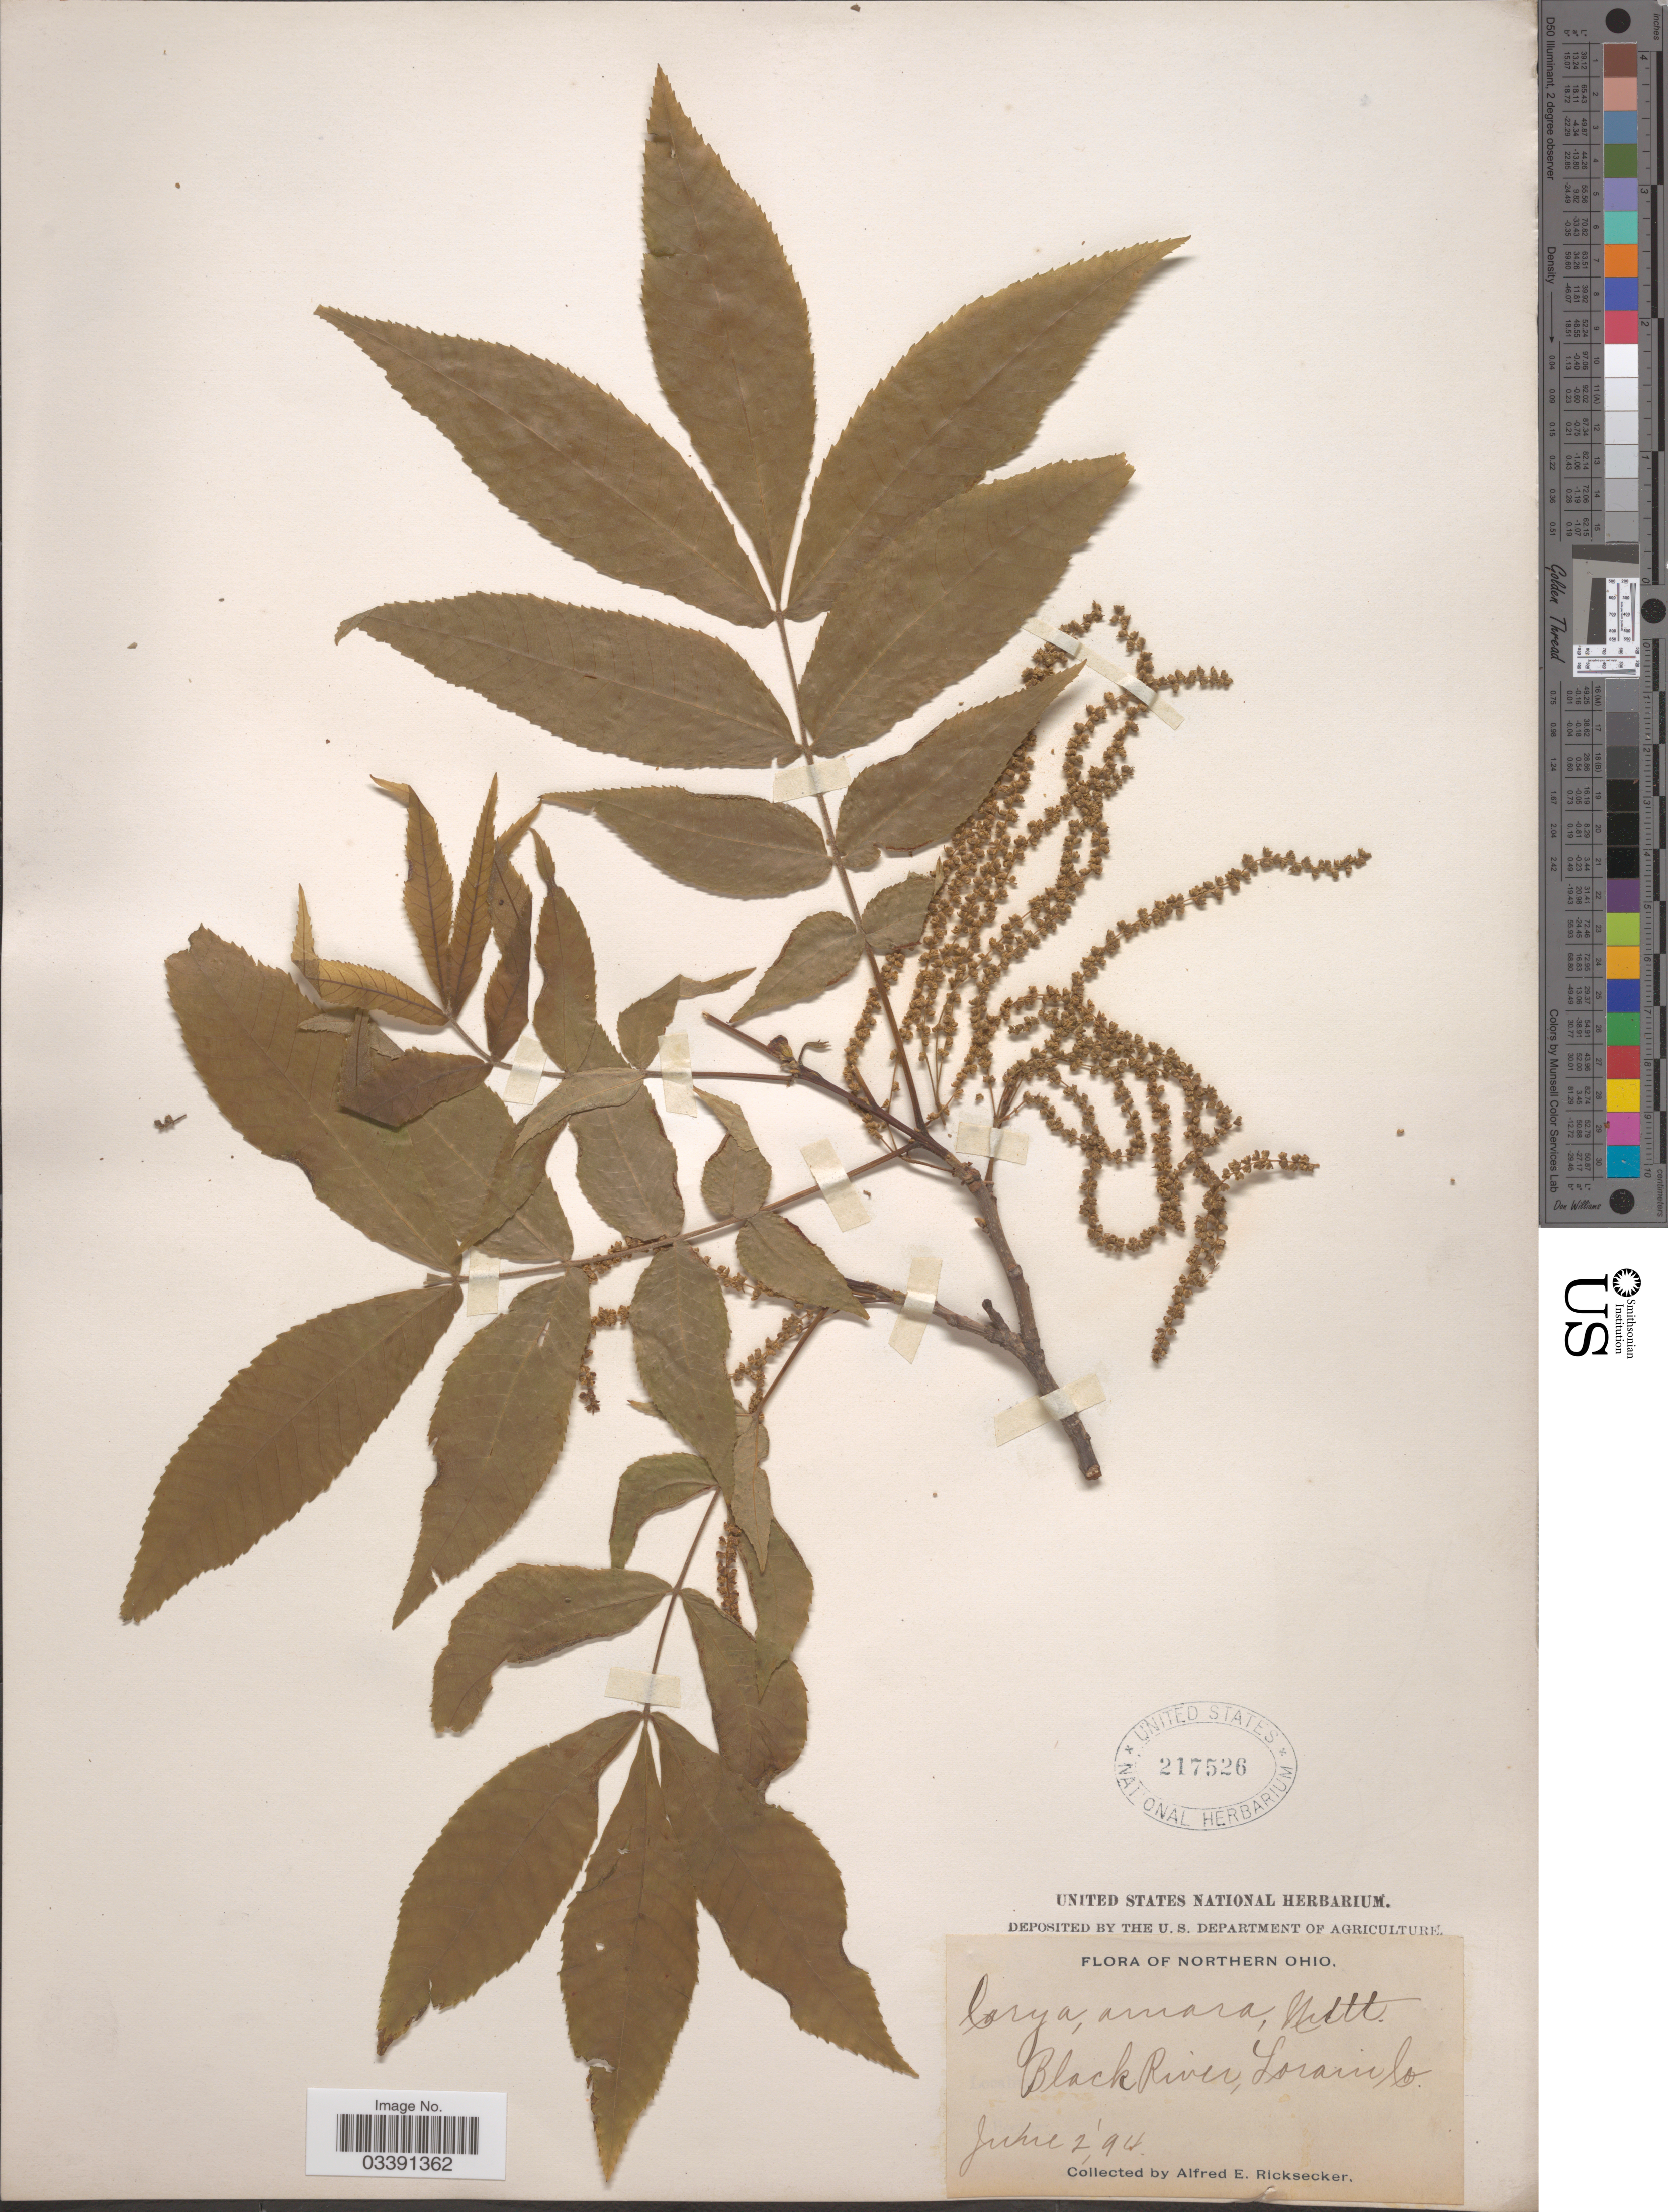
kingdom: Plantae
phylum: Tracheophyta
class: Magnoliopsida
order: Fagales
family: Juglandaceae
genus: Carya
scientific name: Carya cordiformis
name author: (Wangenh.) K. Koch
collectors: A. E. Ricksecker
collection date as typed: Transcribed d/m/y: 2/6/94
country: United States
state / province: Ohio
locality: Northern Ohio. Black River, Lorain Co.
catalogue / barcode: US 217526